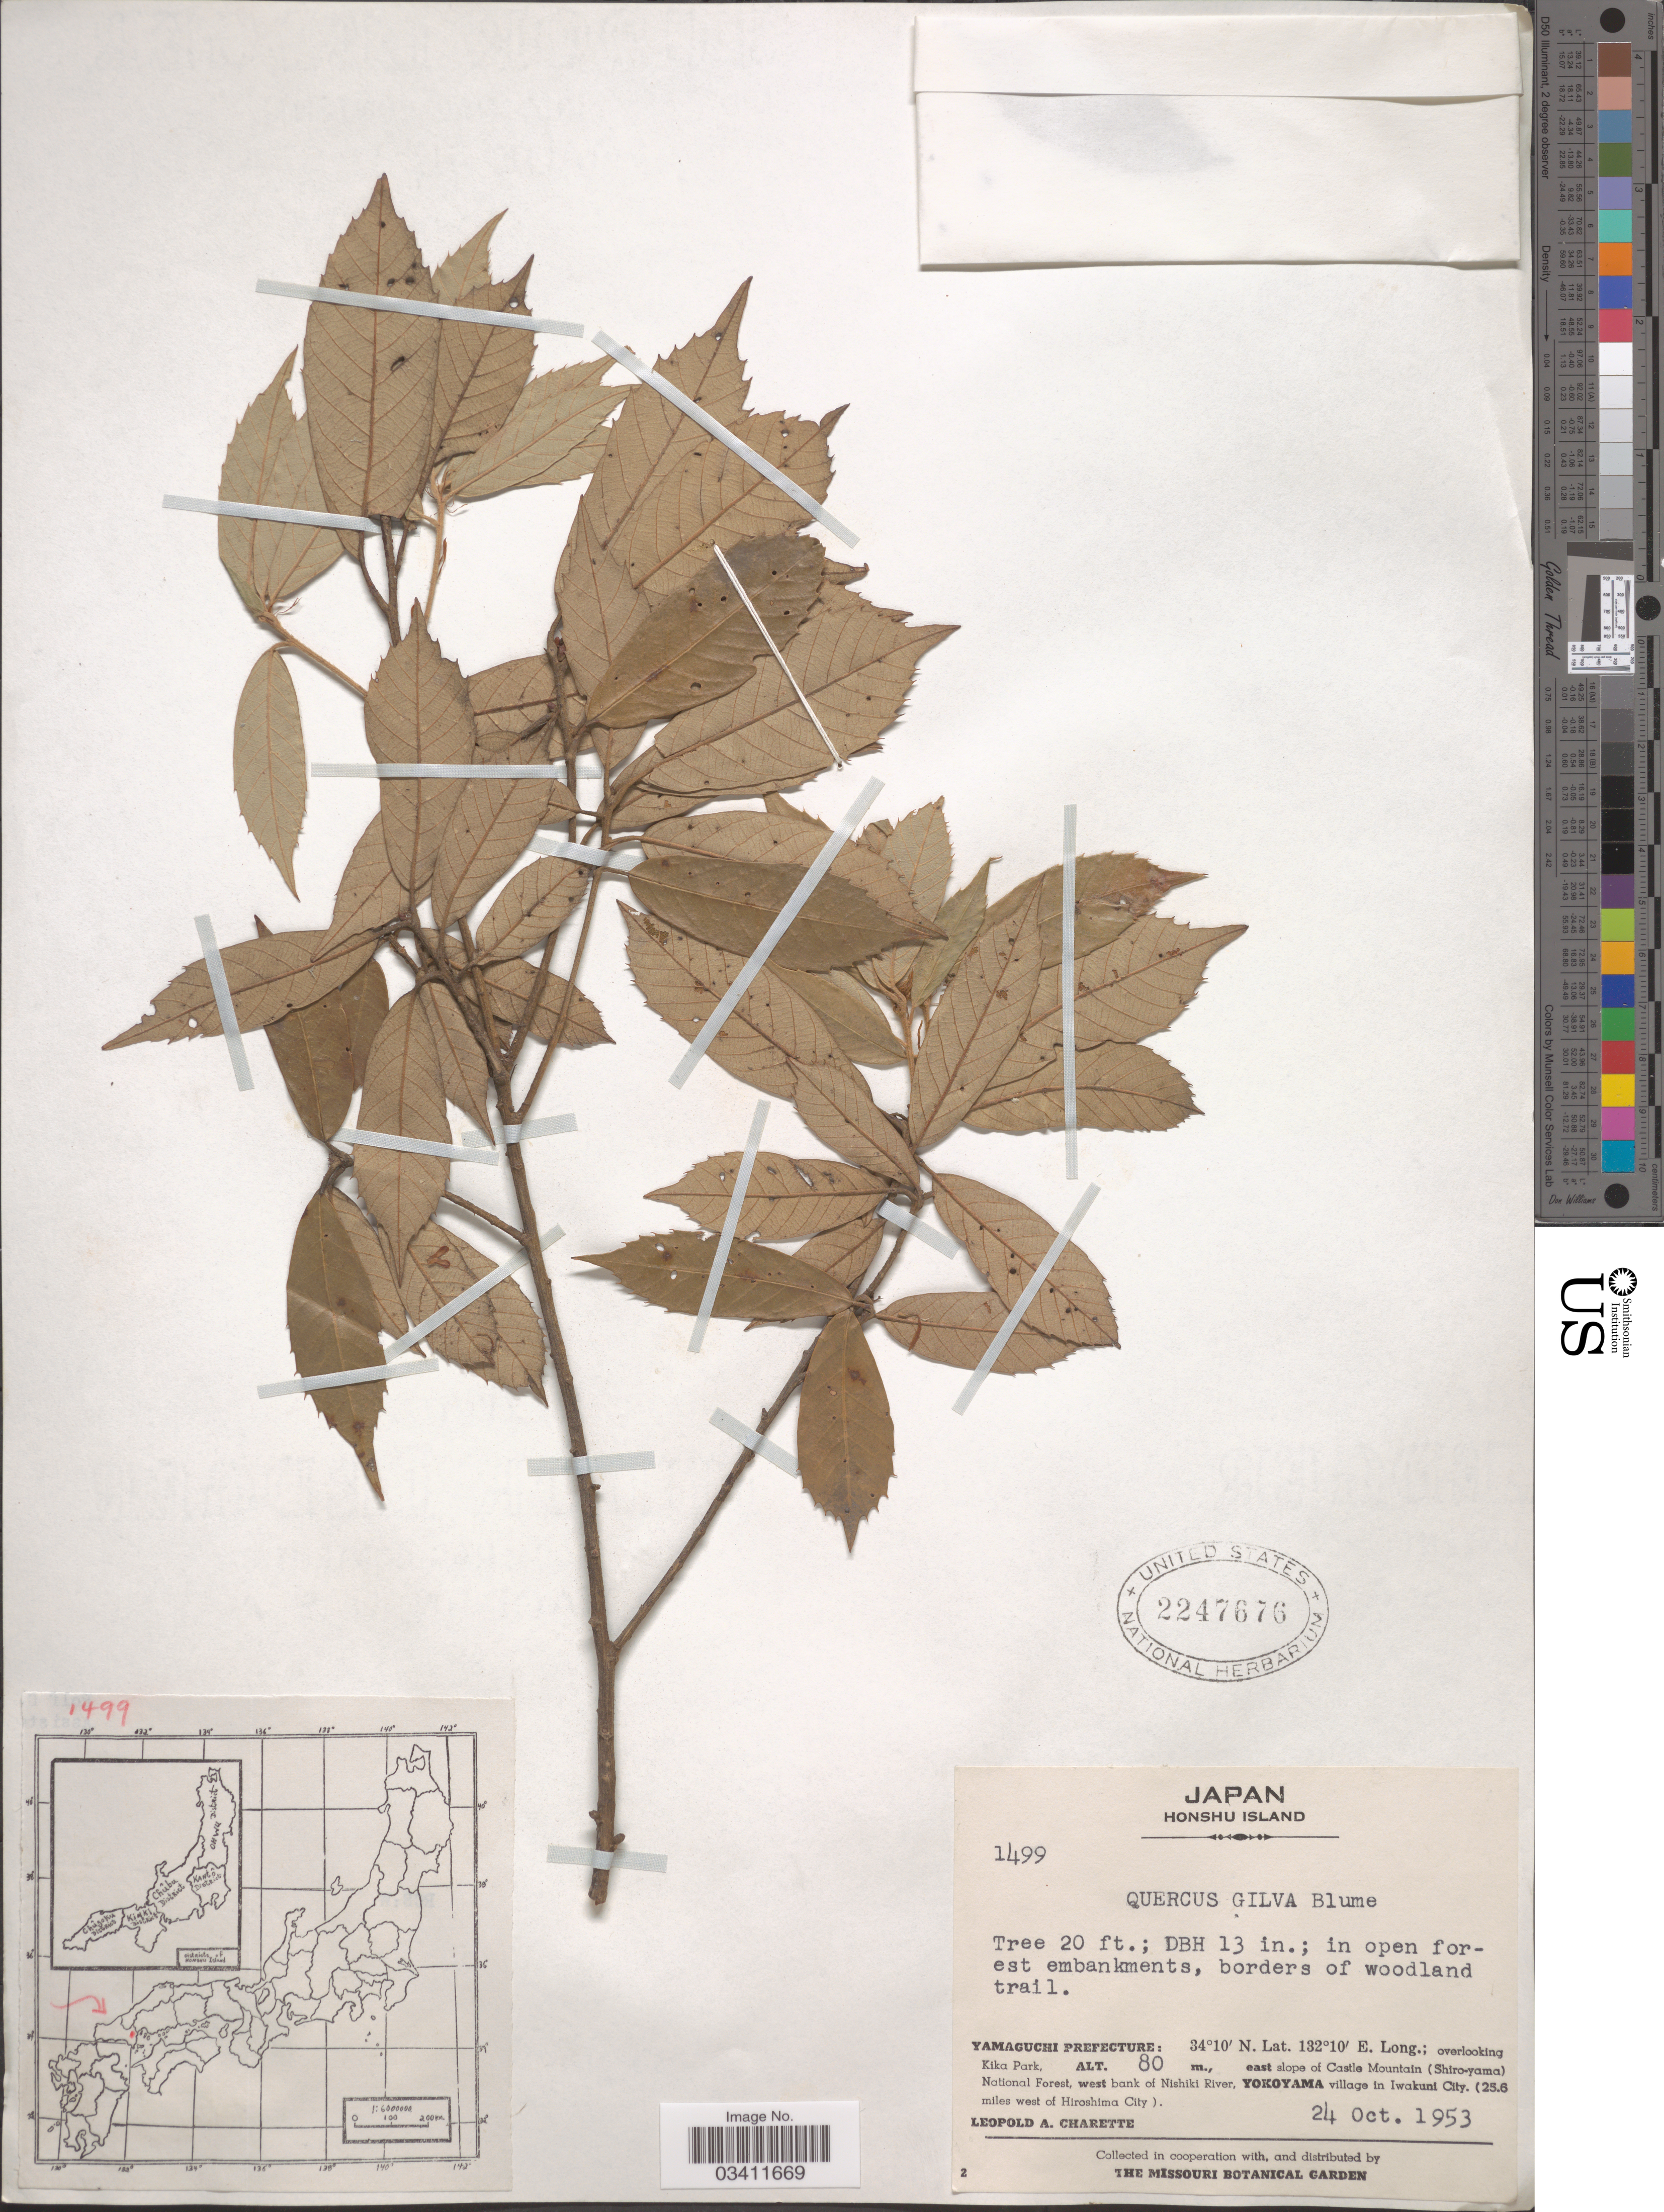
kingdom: Plantae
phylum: Tracheophyta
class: Magnoliopsida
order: Fagales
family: Fagaceae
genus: Quercus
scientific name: Quercus gilva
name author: Blume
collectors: L. A. Charette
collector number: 1499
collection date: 1953-10-24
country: Japan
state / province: Yamaguti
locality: Honshu Island. Yamaguchi Prefecture: overlooking Kika Park, east slope of Castle Mountain (Shiro-yama) National Forest, west bank of Nishiki River, Yokoyama village in Iwakuni City. (25.6 miles west of Hiroshima City).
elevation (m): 80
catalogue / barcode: US 2247676